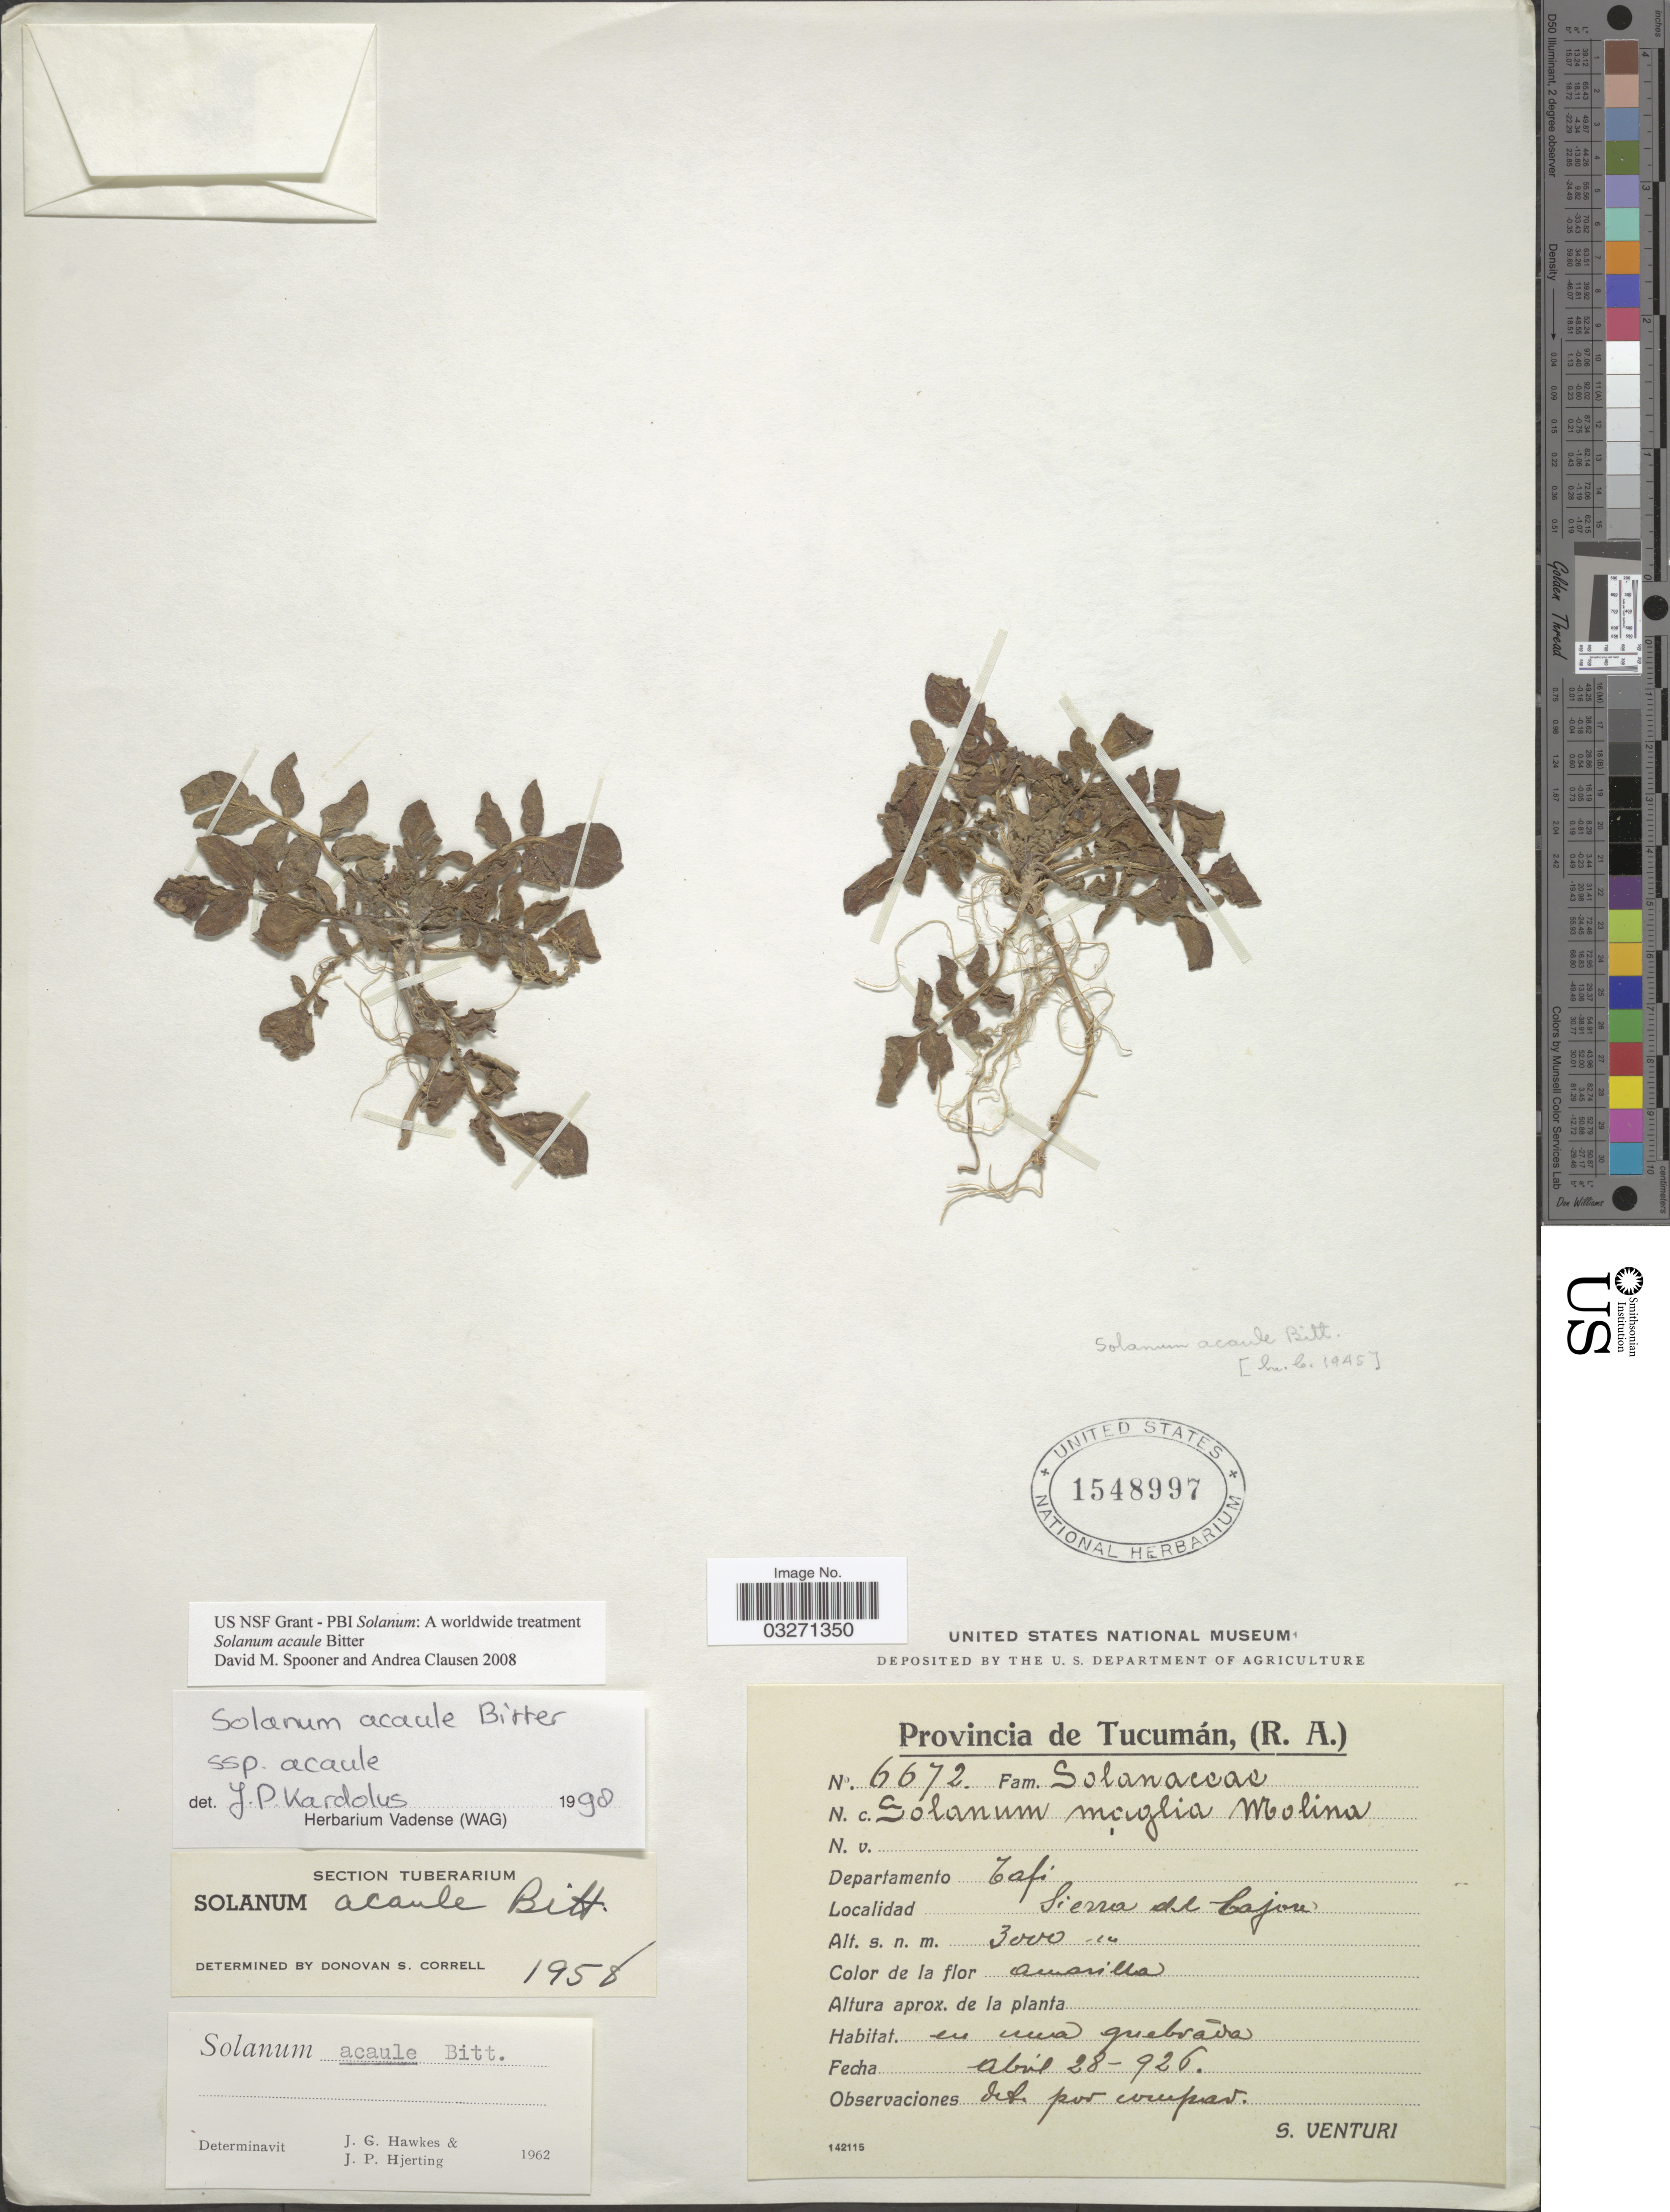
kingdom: Plantae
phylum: Tracheophyta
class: Magnoliopsida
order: Solanales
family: Solanaceae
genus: Solanum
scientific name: Solanum acaule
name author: Bitter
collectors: S. Venturi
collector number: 6672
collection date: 1926-04-28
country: Argentina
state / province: Tucuman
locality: Departamento Tafi. Sierra del Cajon.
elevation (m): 3000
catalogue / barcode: US 1548997